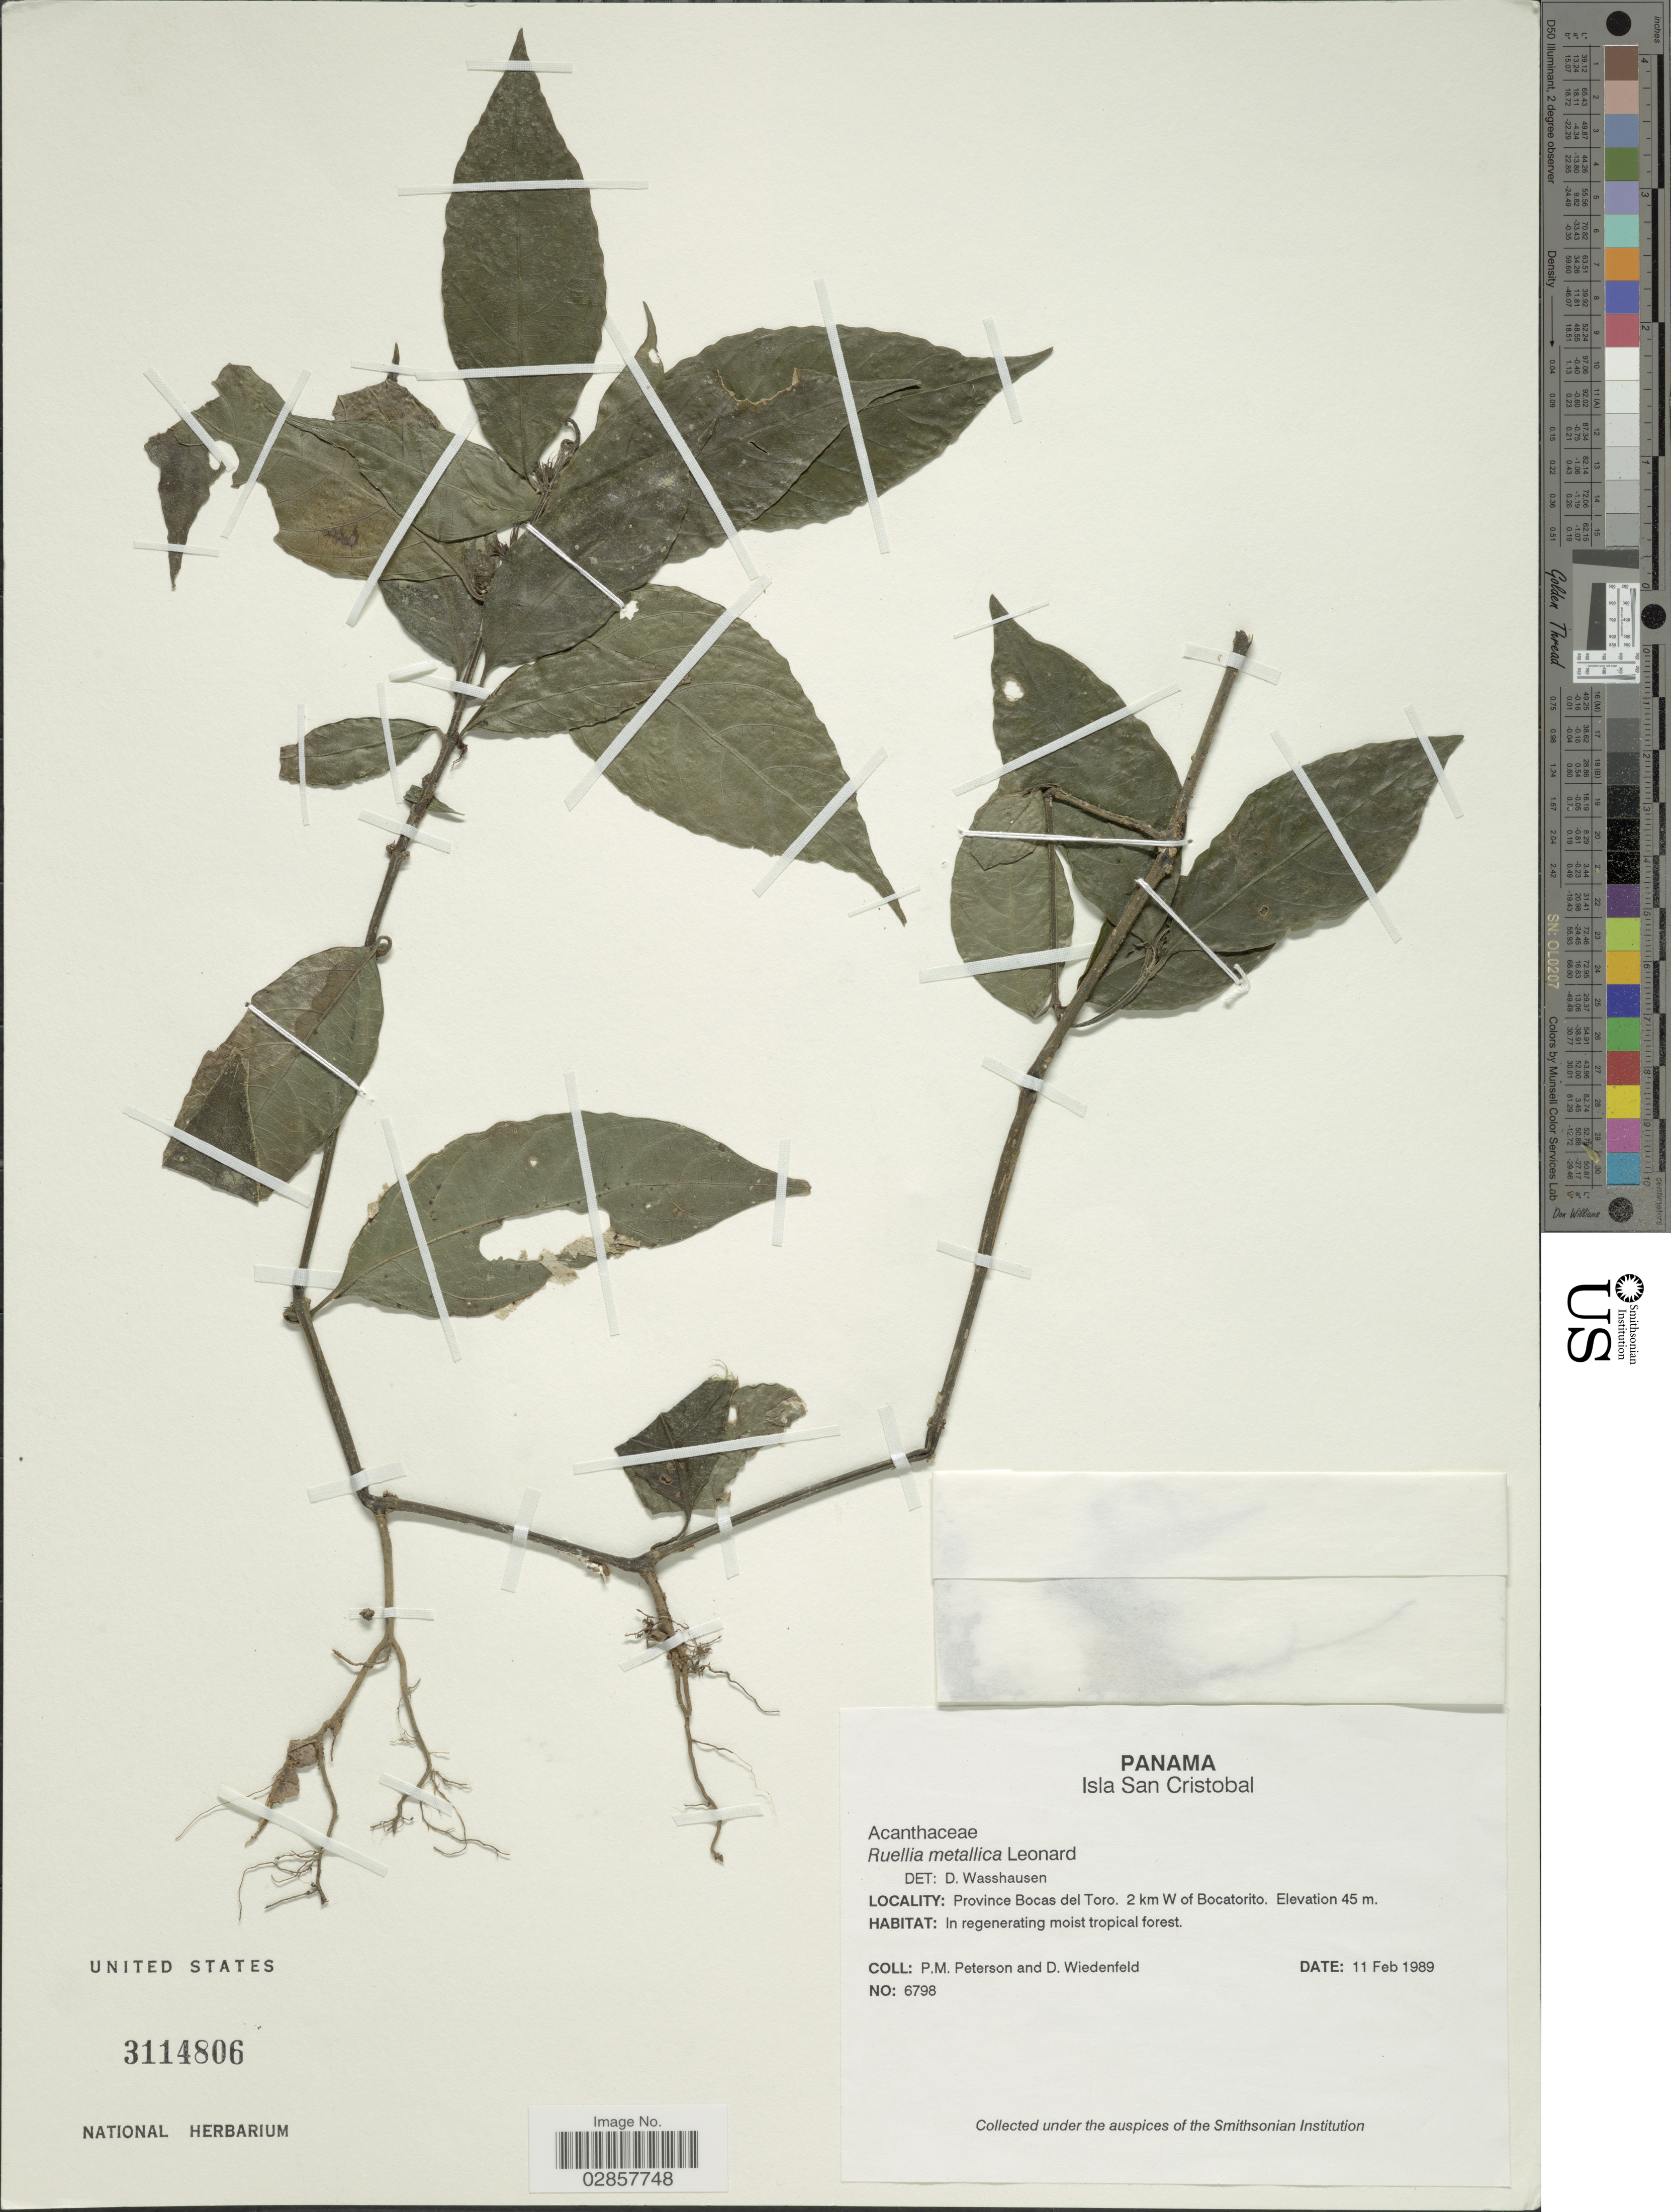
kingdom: Plantae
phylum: Tracheophyta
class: Magnoliopsida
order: Lamiales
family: Acanthaceae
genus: Ruellia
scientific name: Ruellia metallica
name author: Leonard in Standl.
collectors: P. M. Peterson & D. Wiedenfeld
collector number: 6798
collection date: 1989-02-11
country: Panama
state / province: Bocas del Toro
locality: Isla San Cristobal. 2 km W of Bocatorito.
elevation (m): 45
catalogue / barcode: US 3114806